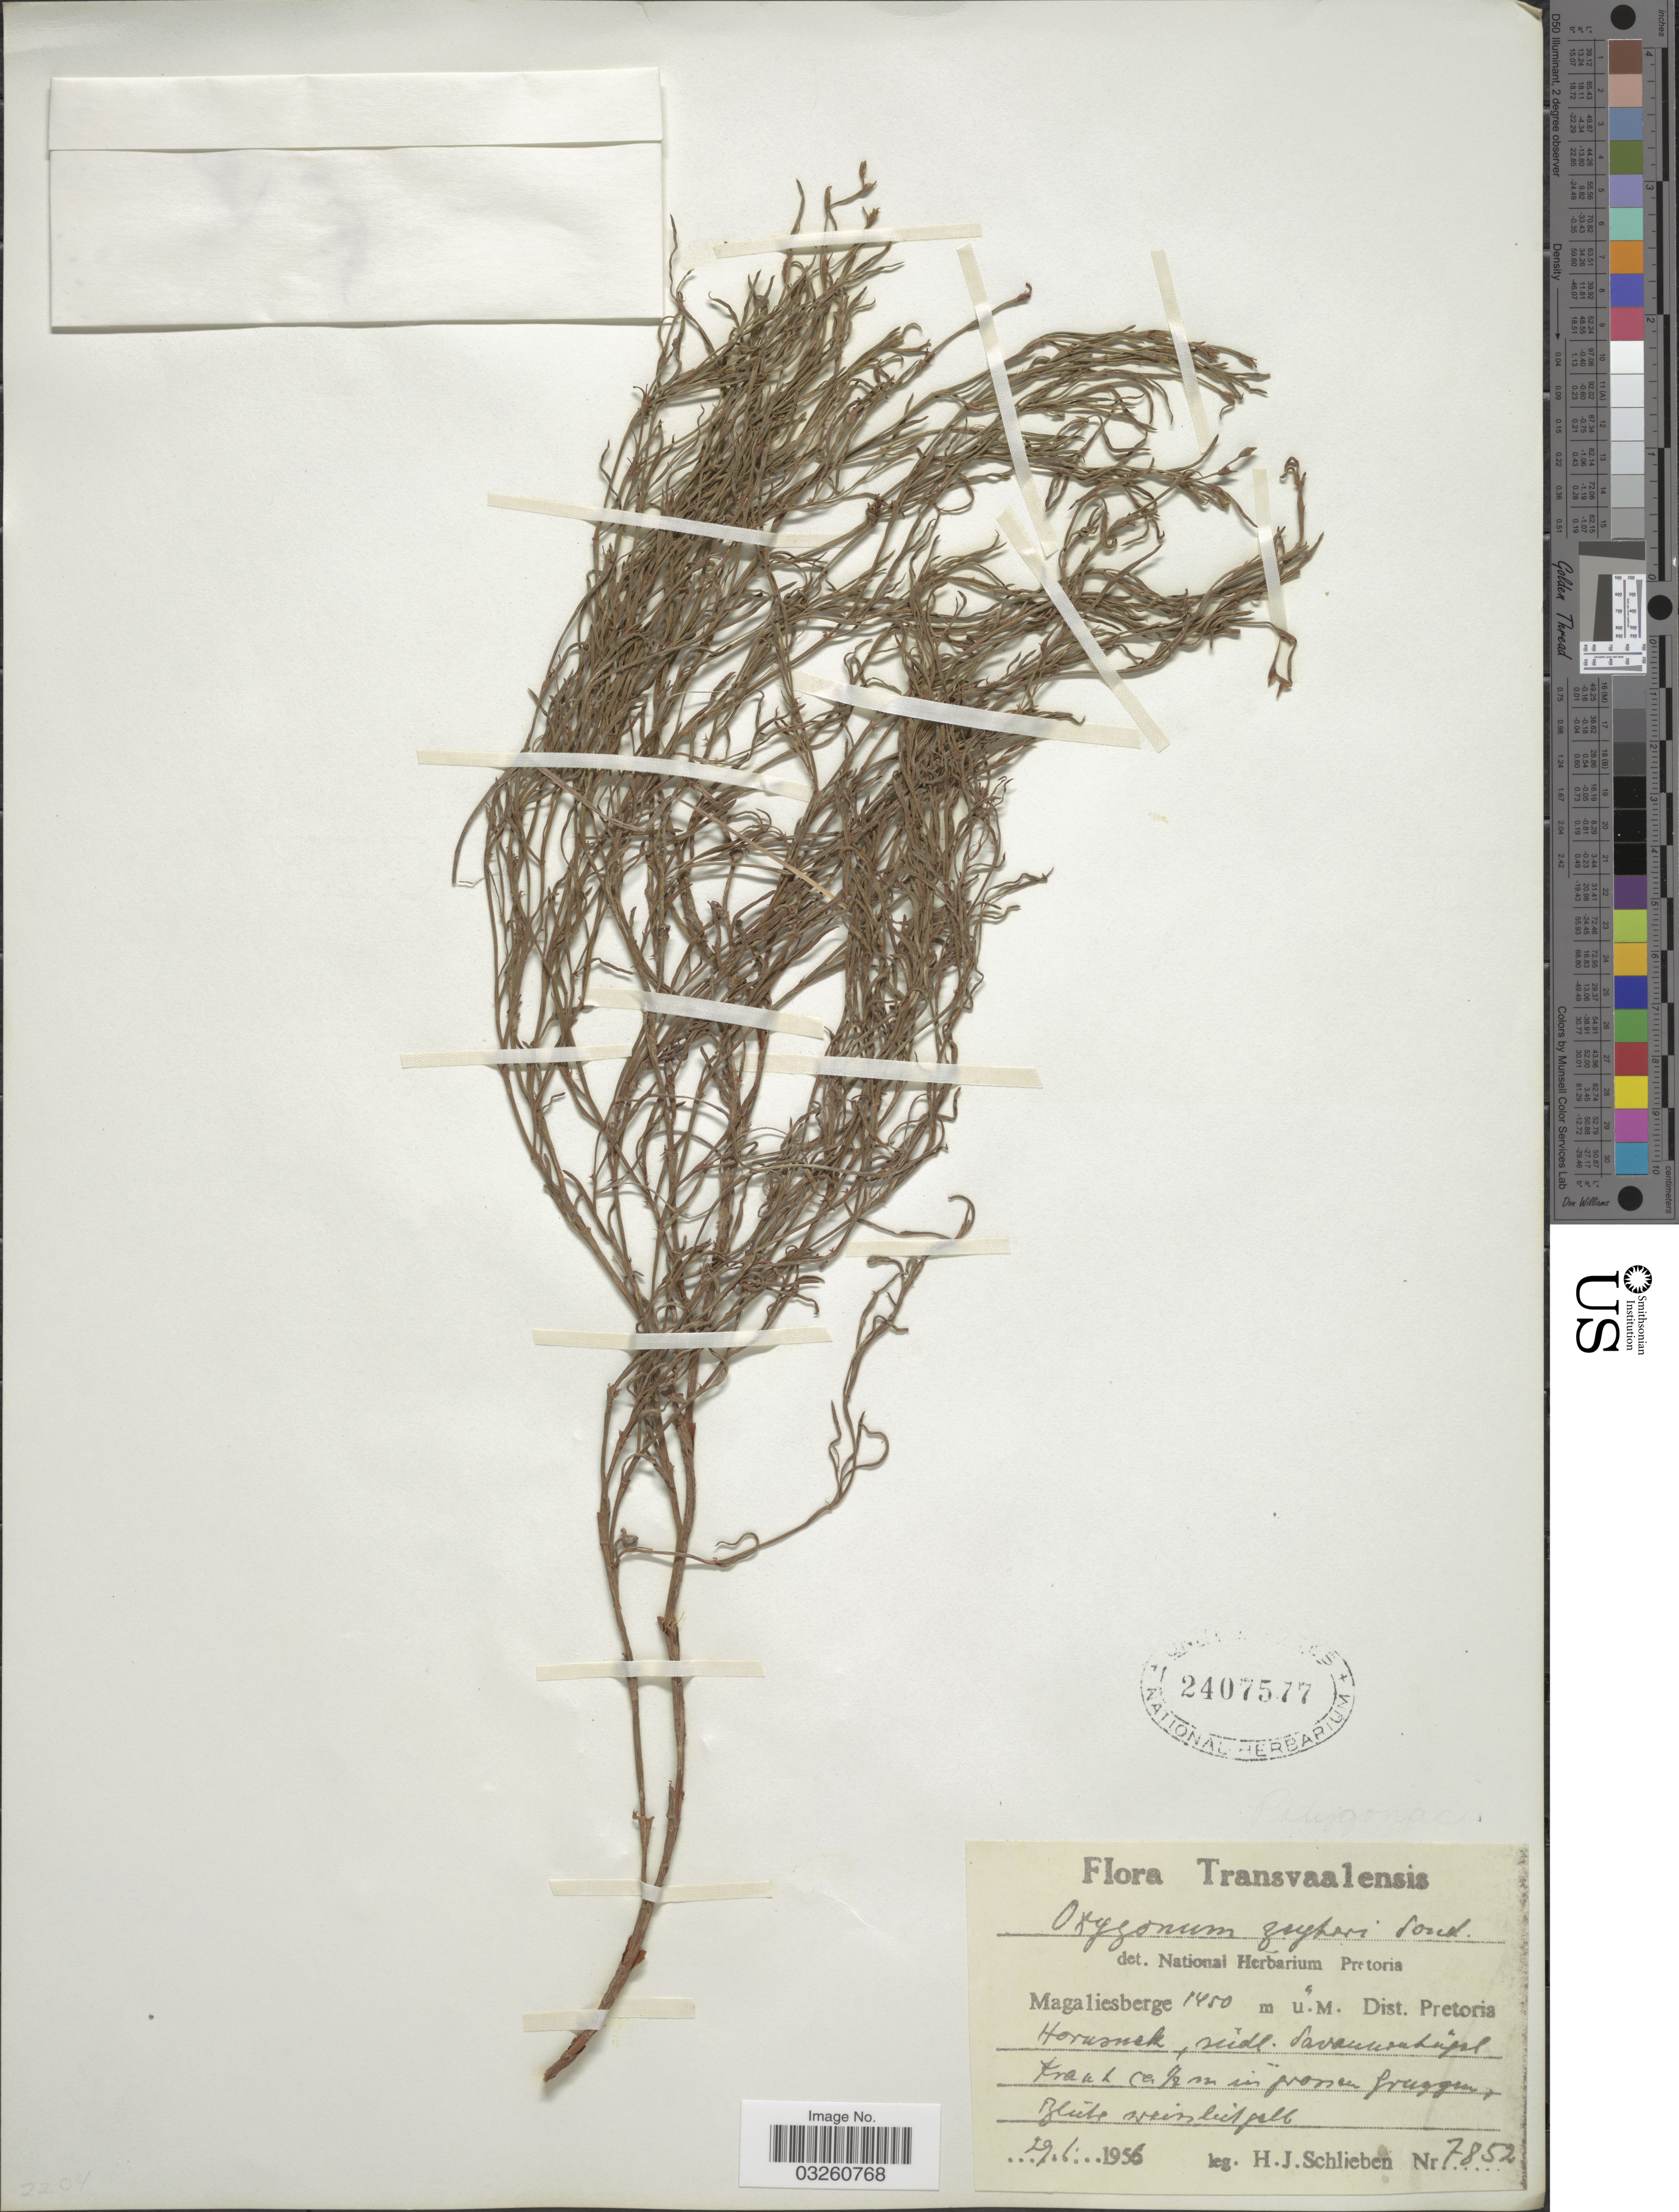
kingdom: Plantae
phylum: Tracheophyta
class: Magnoliopsida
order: Caryophyllales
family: Polygonaceae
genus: Oxygonum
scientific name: Oxygonum zeyheri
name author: Sond.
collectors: H. J. Schlieben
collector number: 7852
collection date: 1956-01-29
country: South Africa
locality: Transvaalensis. Magaliesberge. Dist. Pretoria. [illegible text]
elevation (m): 1450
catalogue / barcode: US 2407577